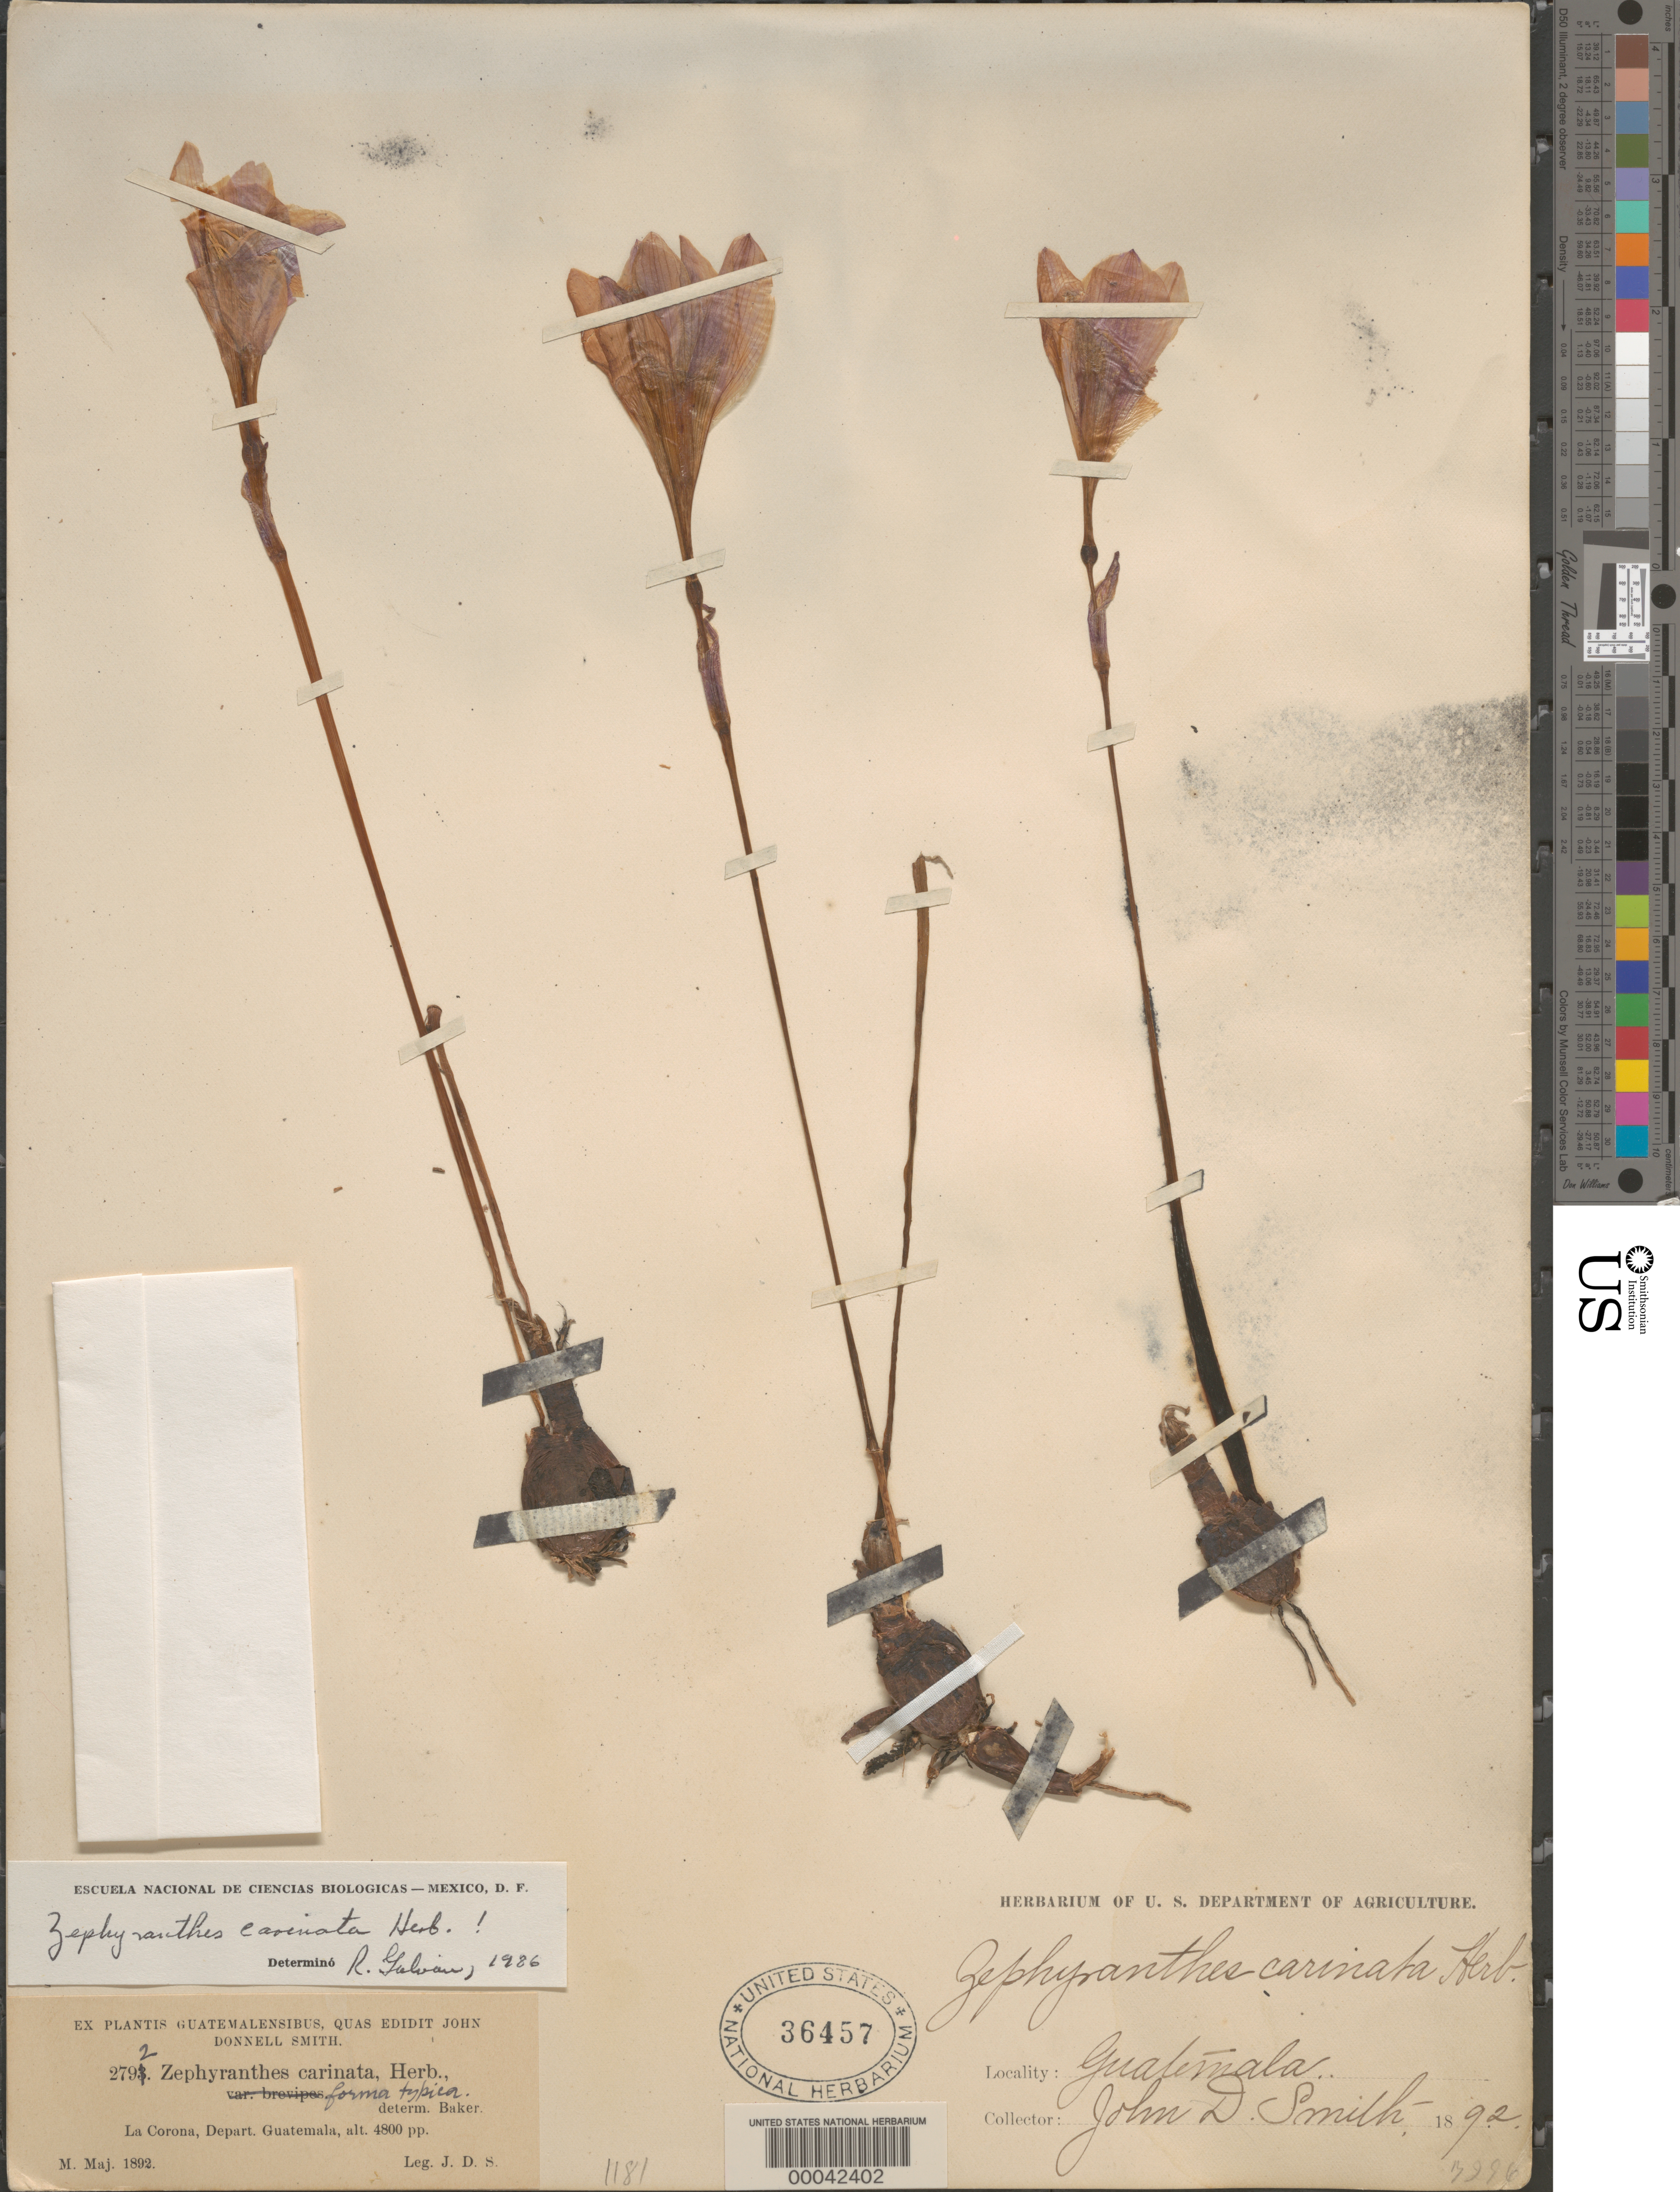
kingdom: Plantae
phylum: Tracheophyta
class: Liliopsida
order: Asparagales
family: Amaryllidaceae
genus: Zephyranthes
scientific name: Zephyranthes carinata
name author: Herb.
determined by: Galván, R.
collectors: J. Donnell Smith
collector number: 2792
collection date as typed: May 1892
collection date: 1892-05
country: Guatemala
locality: La corona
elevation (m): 4800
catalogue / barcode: US 36457